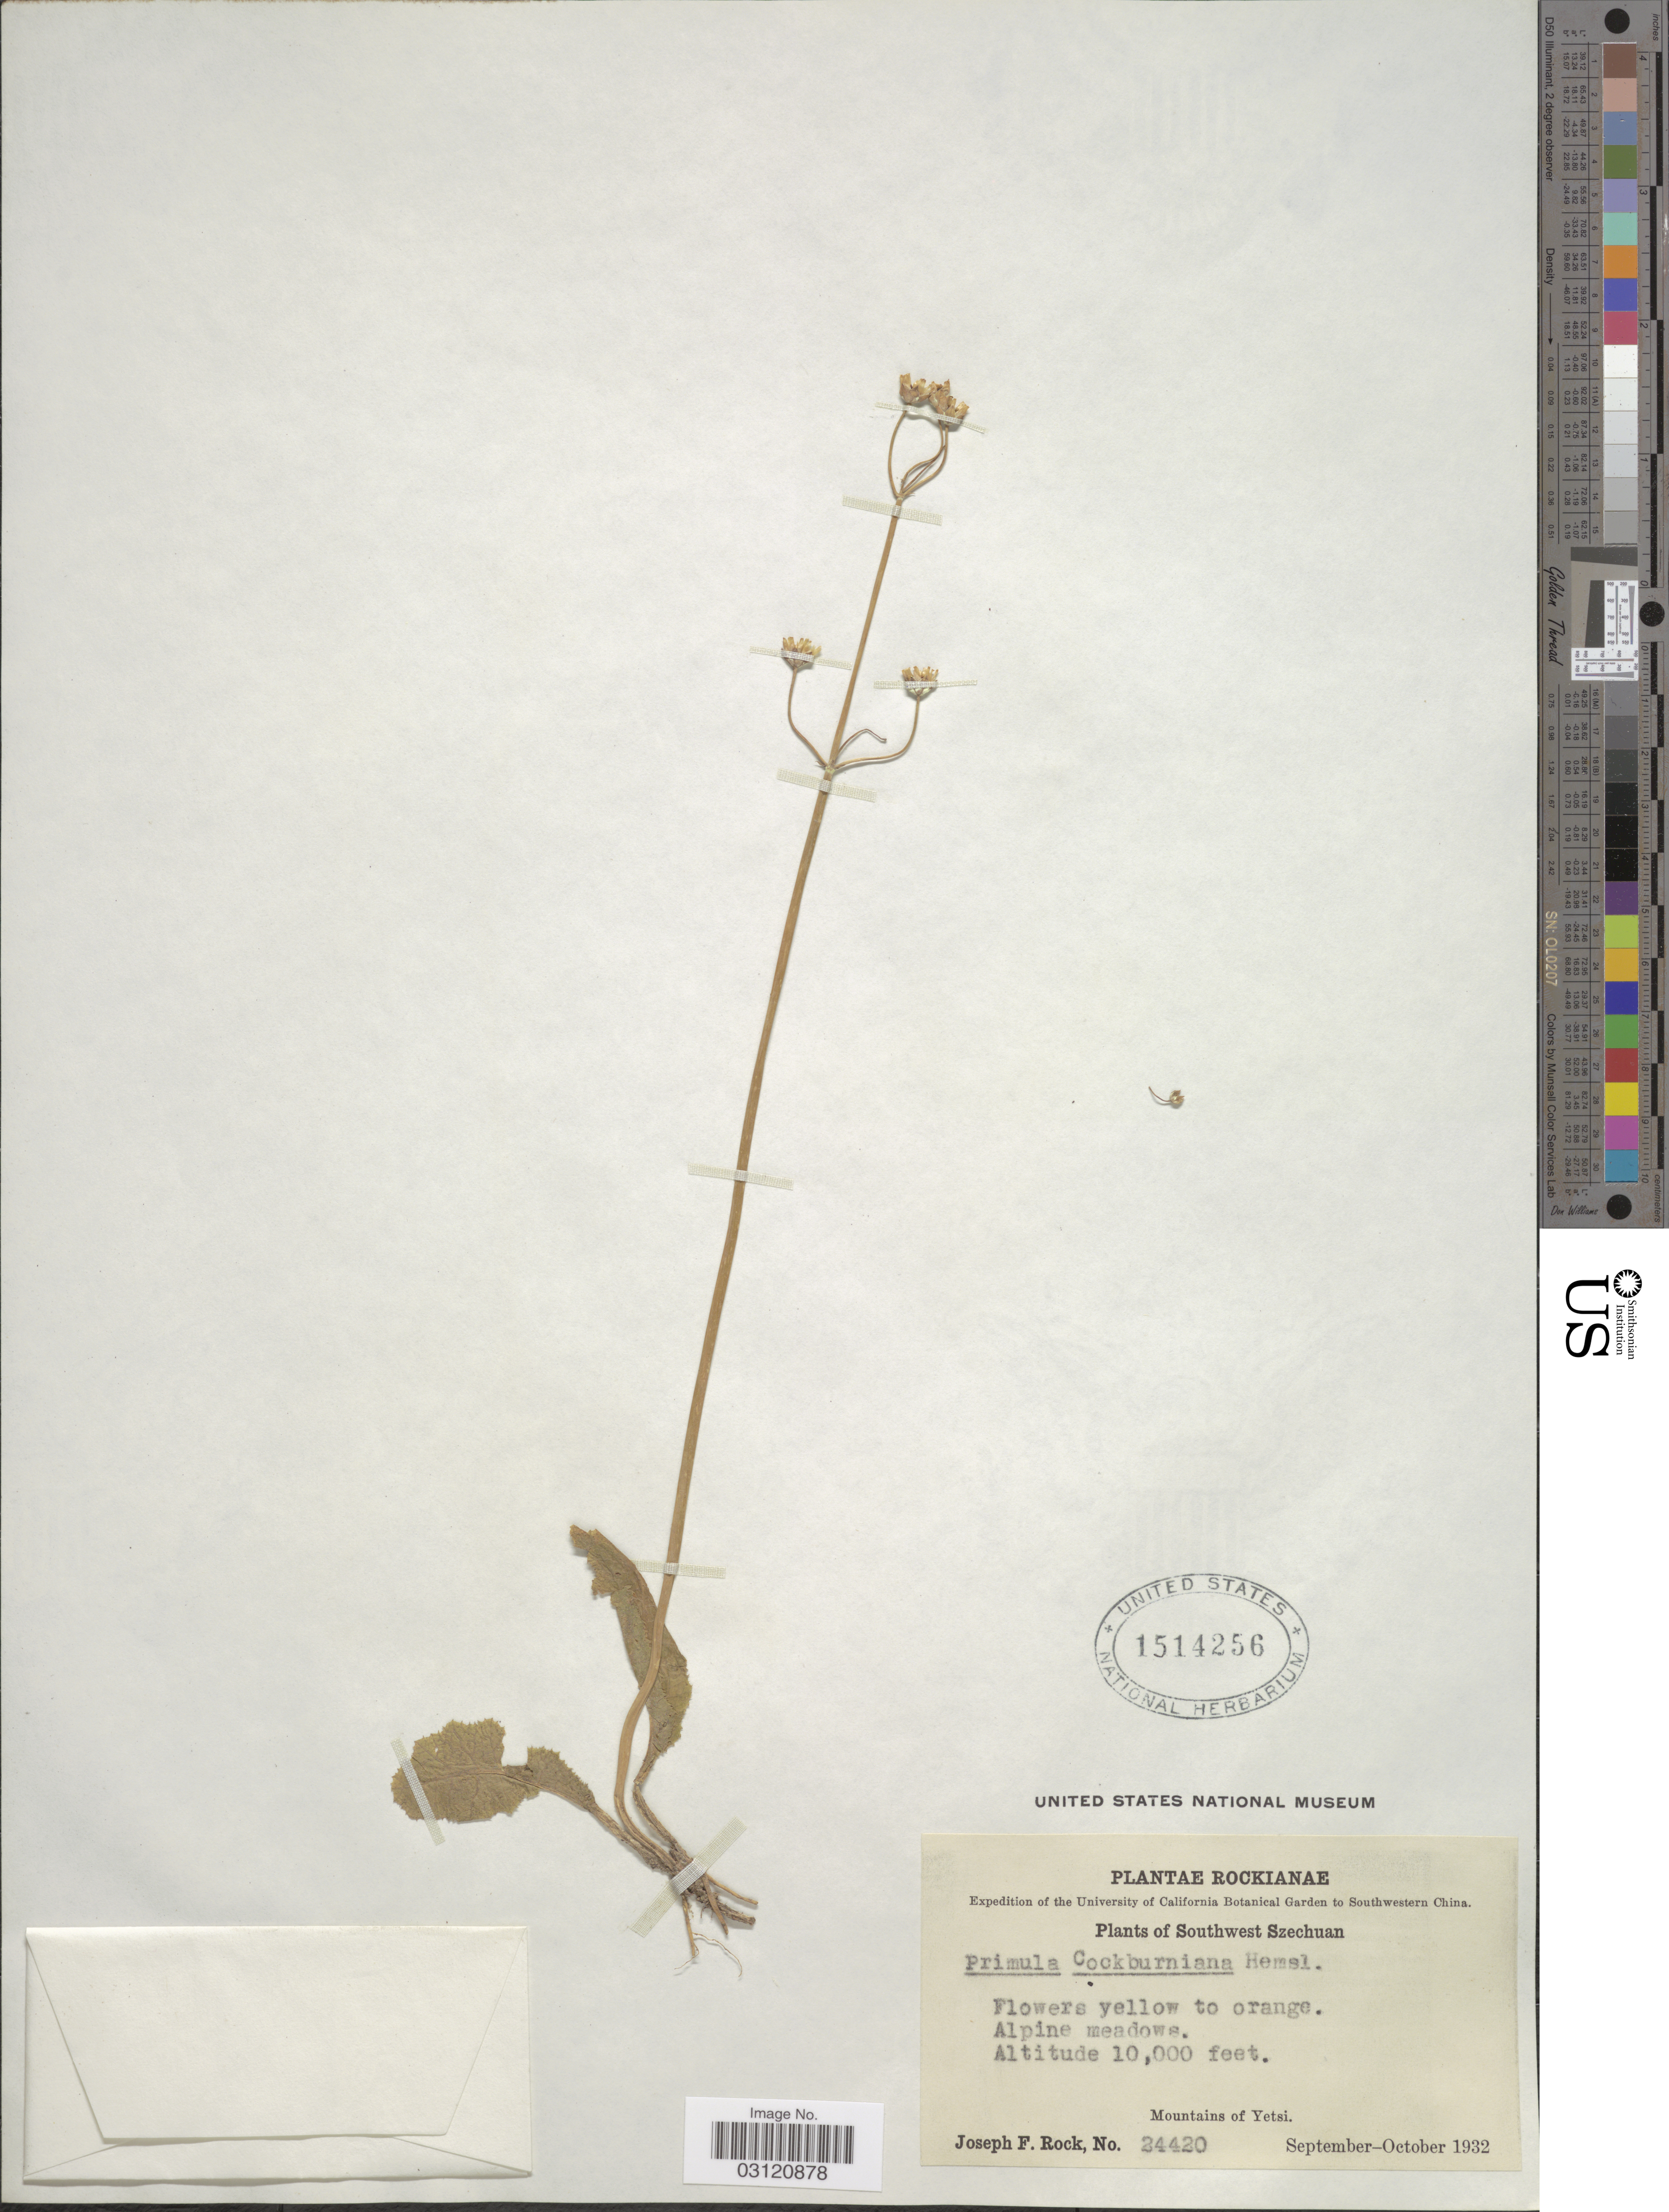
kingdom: Plantae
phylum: Tracheophyta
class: Magnoliopsida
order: Ericales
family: Primulaceae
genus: Primula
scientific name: Primula cockburniana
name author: Hemsl.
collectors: J. F. Rock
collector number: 24420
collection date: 1932-09/1932-10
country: China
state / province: Sichuan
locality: Southwestern China. Southwest Szechuan. Mountains of Yetsi.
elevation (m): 3048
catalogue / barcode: US 1514256